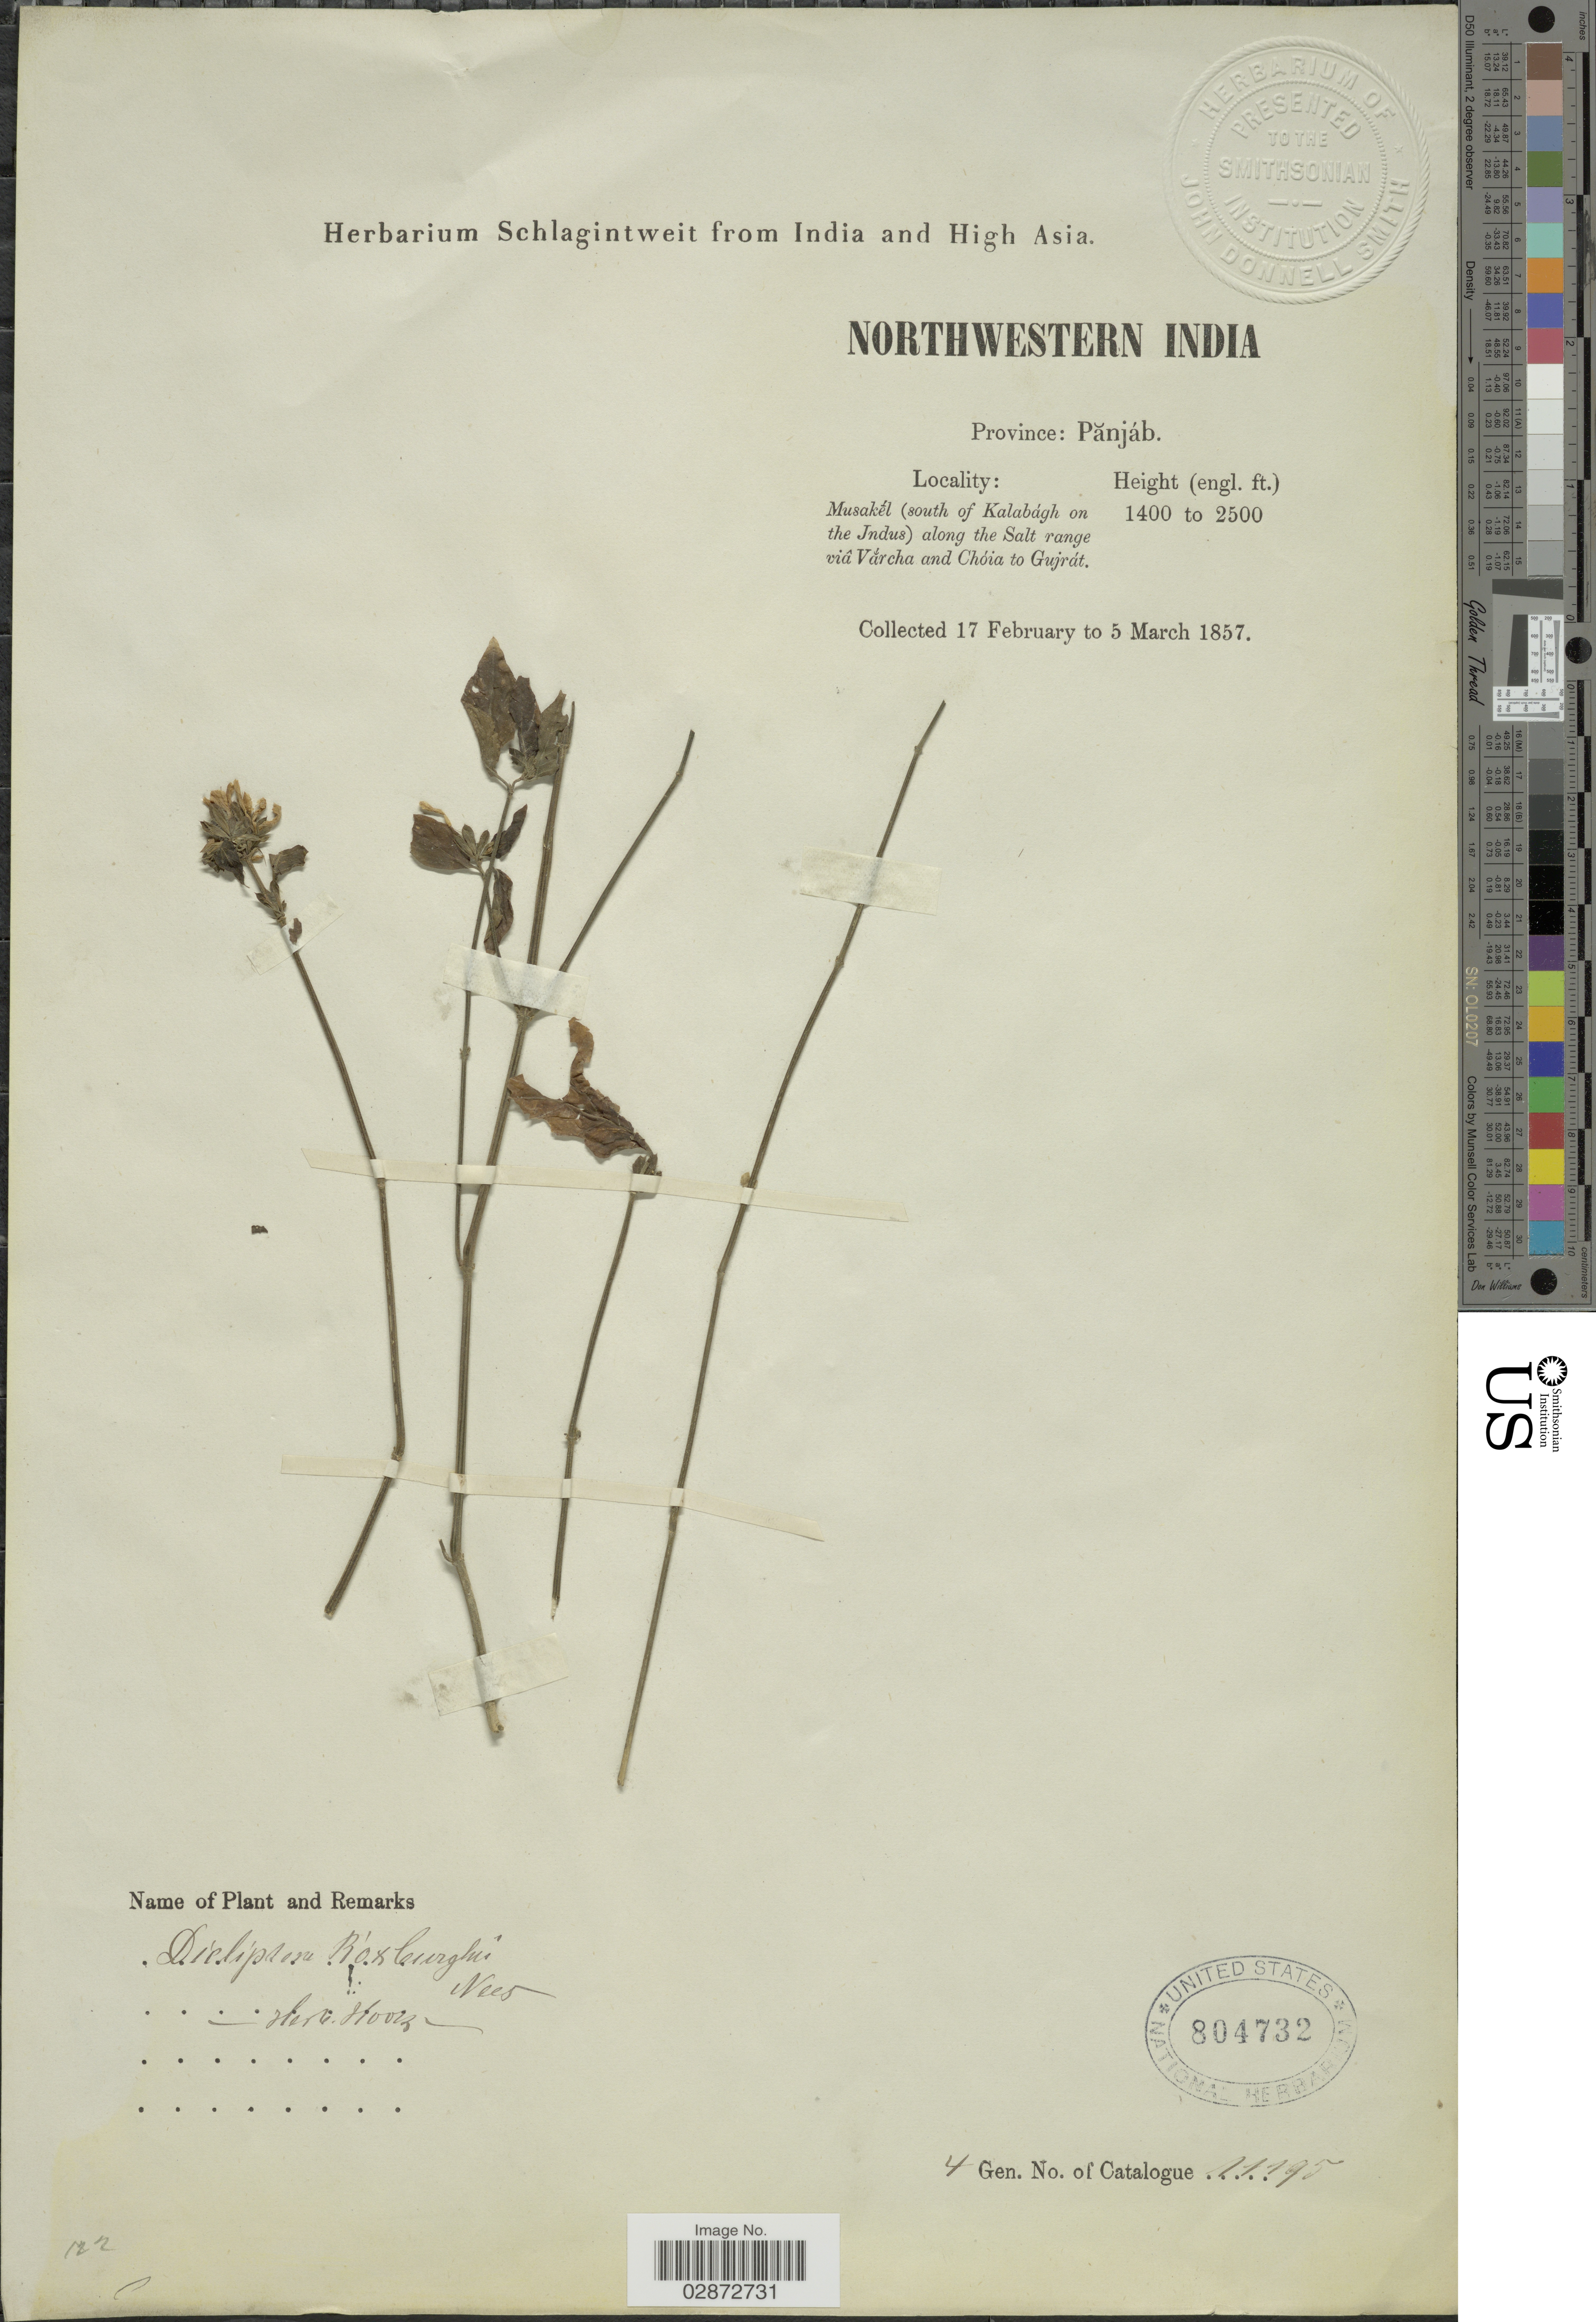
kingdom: Plantae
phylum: Tracheophyta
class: Magnoliopsida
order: Lamiales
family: Acanthaceae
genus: Dicliptera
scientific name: Dicliptera roxburghiana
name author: Nees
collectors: ex herb. Schlagintweit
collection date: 1857-02-17/1857-03-05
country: Pakistan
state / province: Punjab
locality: Northwestern India. Province: Pănjáb. Musakél (south of Kalabágh on the Indus) along the Salt range viâ Várcha and Chóia to Gujrát.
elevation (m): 427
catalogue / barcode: US 804732